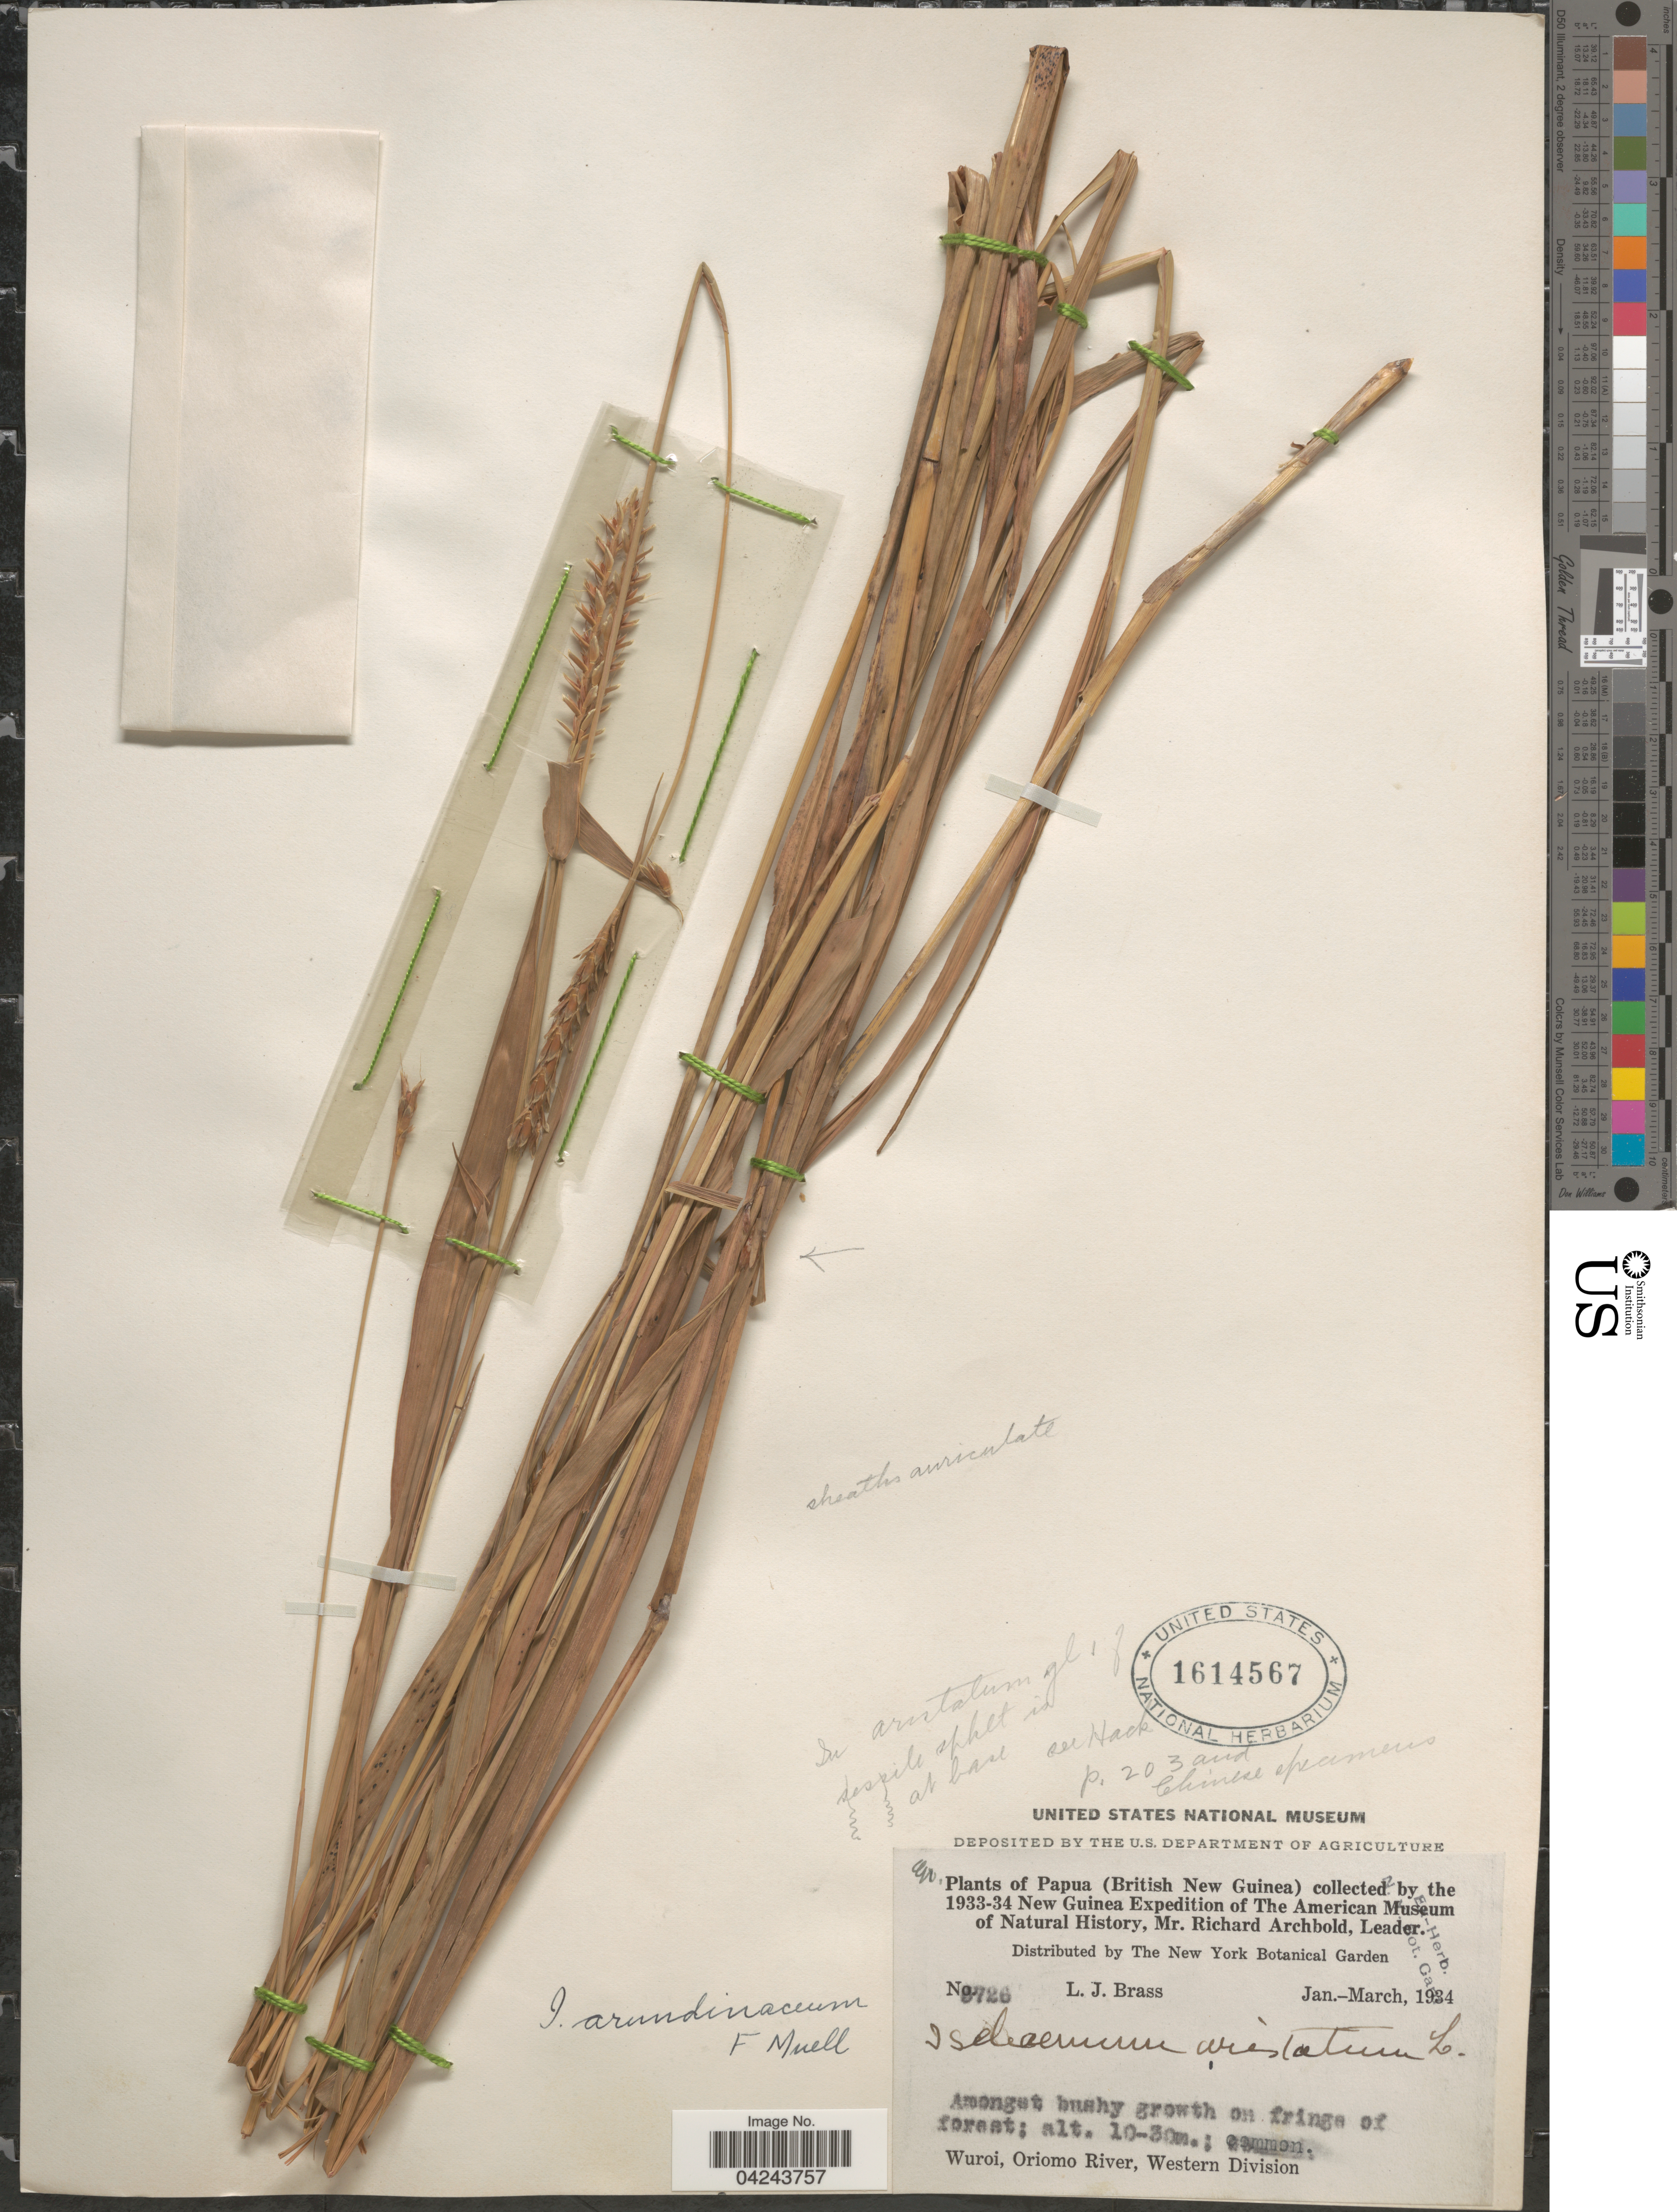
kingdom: Plantae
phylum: Tracheophyta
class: Liliopsida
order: Poales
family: Poaceae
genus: Ischaemum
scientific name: Ischaemum australe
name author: R. Br.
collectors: L. J. Brass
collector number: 3726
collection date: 1924-01/1924-03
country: Papua New Guinea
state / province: Manus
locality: (British New Guinea). 1933-34 New Guinea Expedition of The American Museum of Natural History. Wuroi, Oriomo River, Western Division.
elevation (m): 10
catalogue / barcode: US 1614567